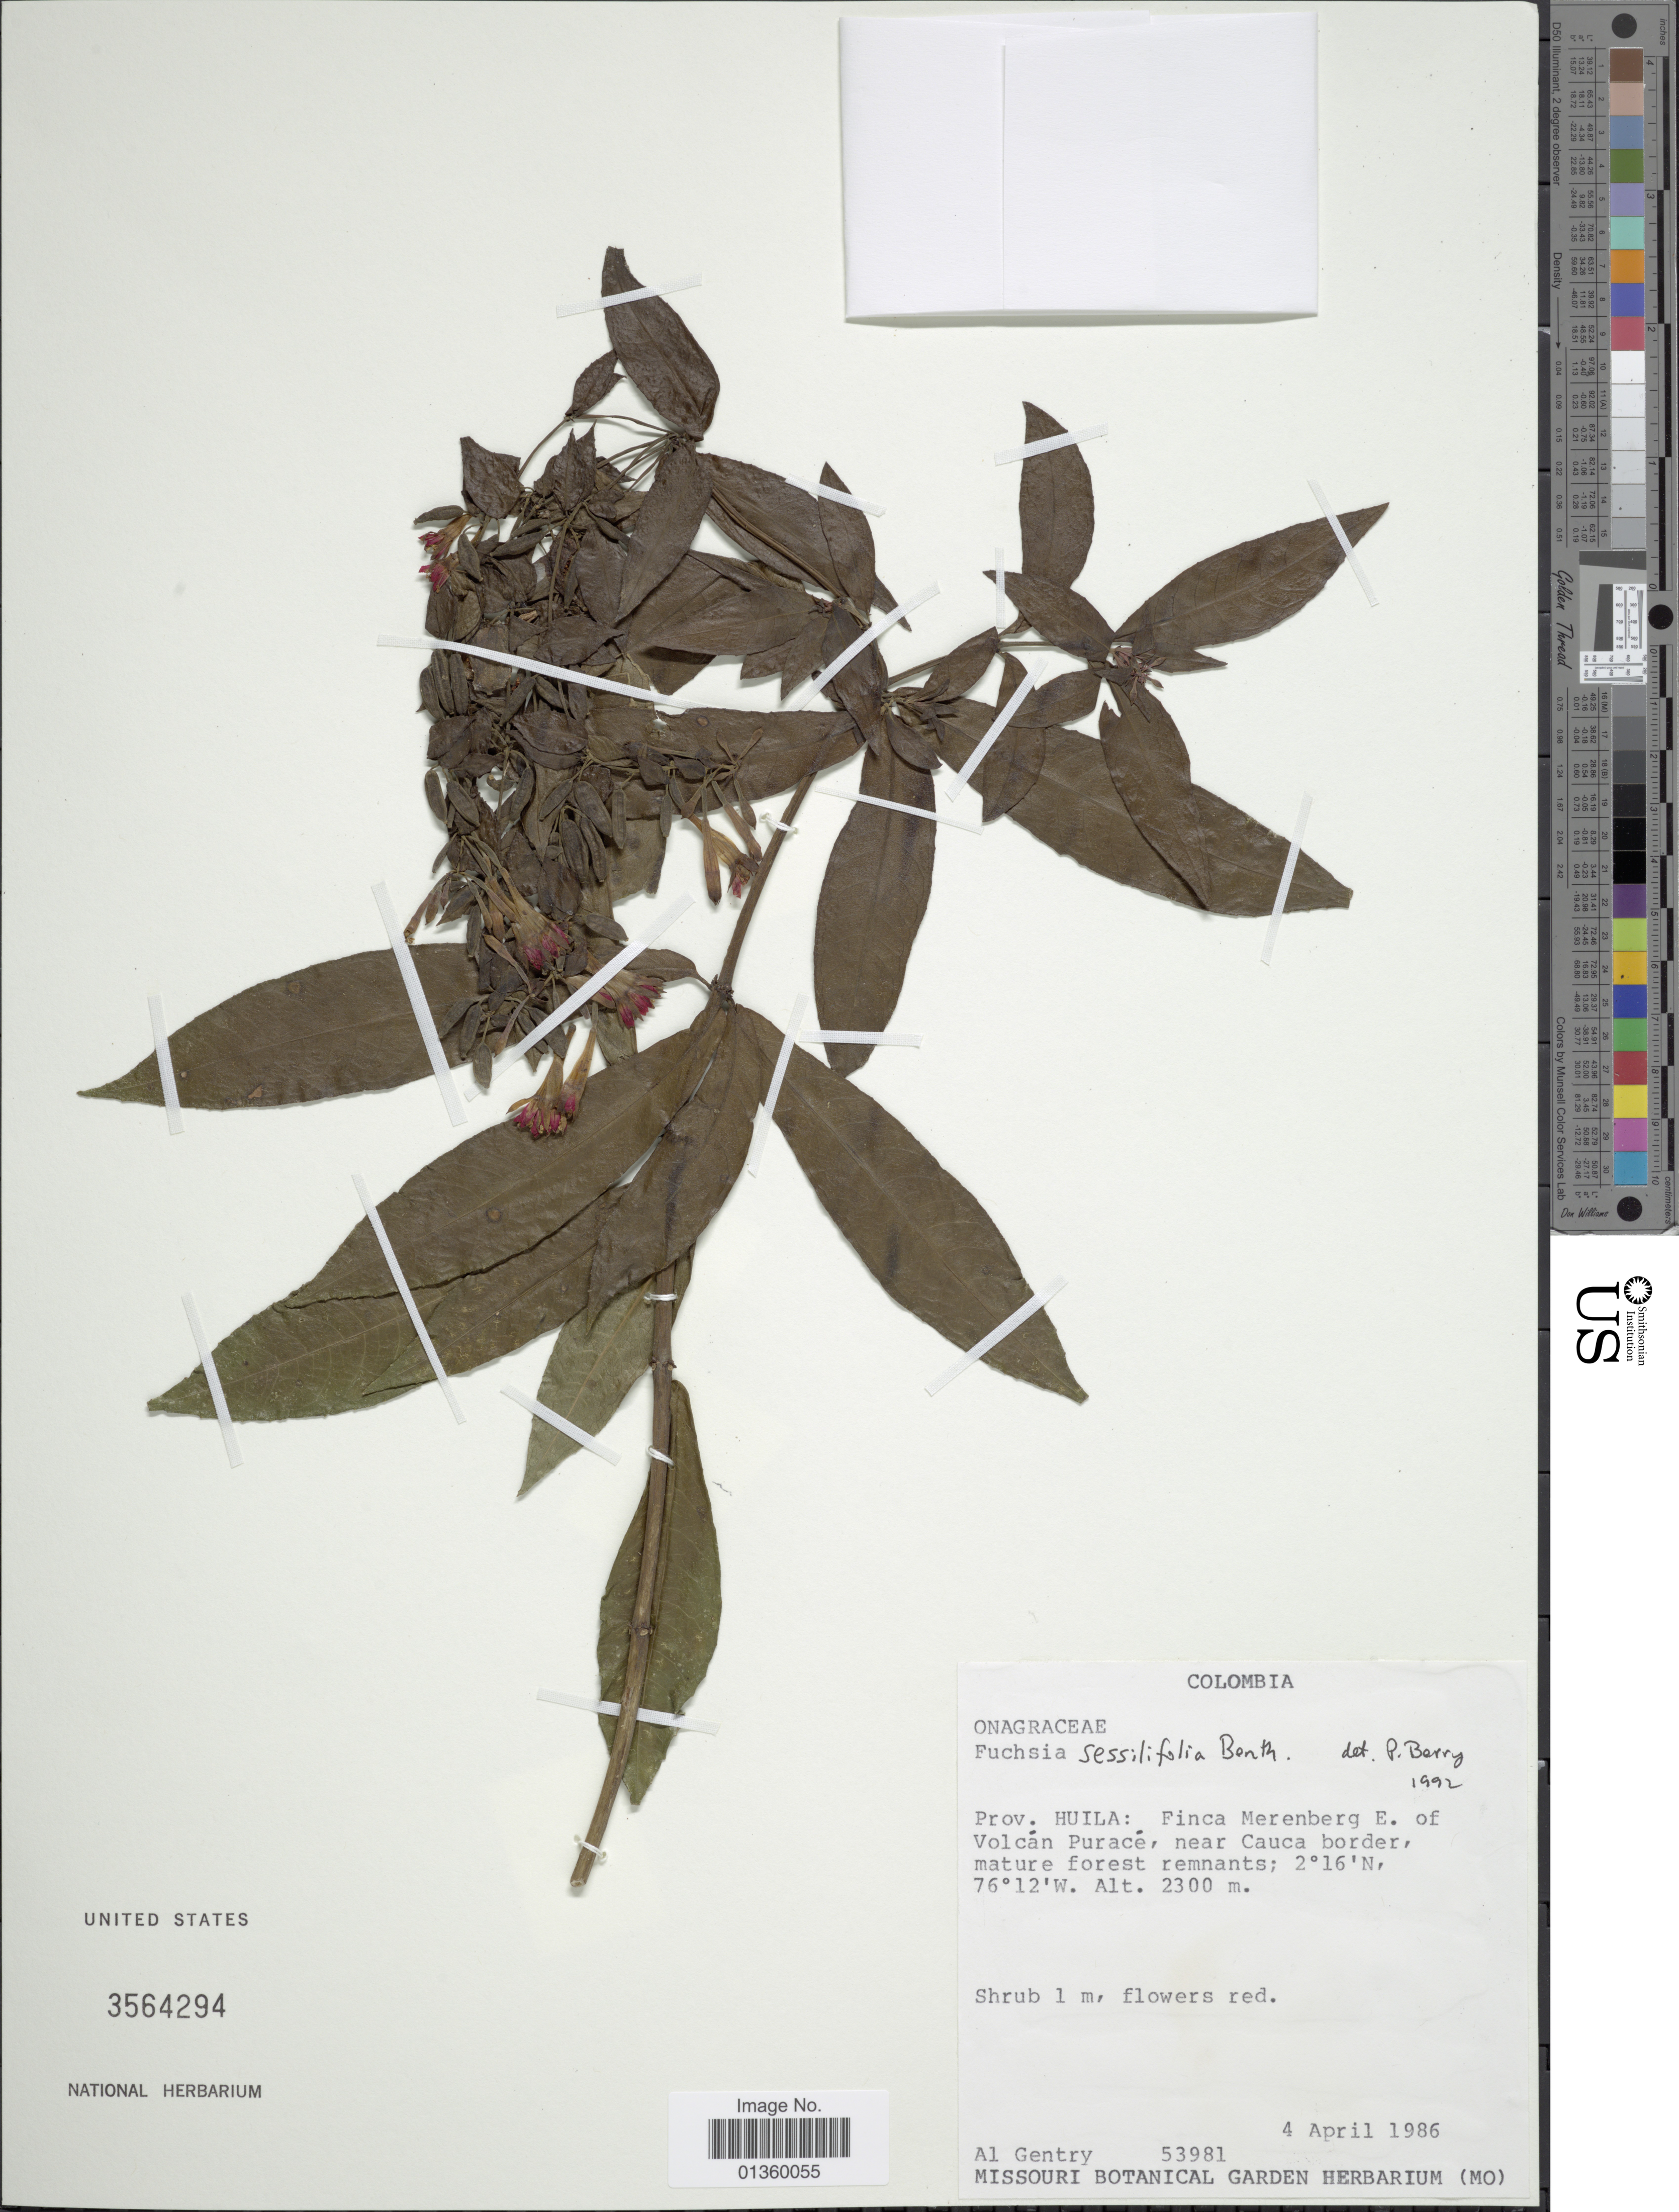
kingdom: Plantae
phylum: Tracheophyta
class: Magnoliopsida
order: Myrtales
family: Onagraceae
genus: Fuchsia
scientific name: Fuchsia sessilifolia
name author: Benth.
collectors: A. H. Gentry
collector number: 53981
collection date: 1986-04-04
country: Colombia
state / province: Huila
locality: Finca Merenberg E. of Volcán Puracé, near Cauca border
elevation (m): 2300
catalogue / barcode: US 3564294